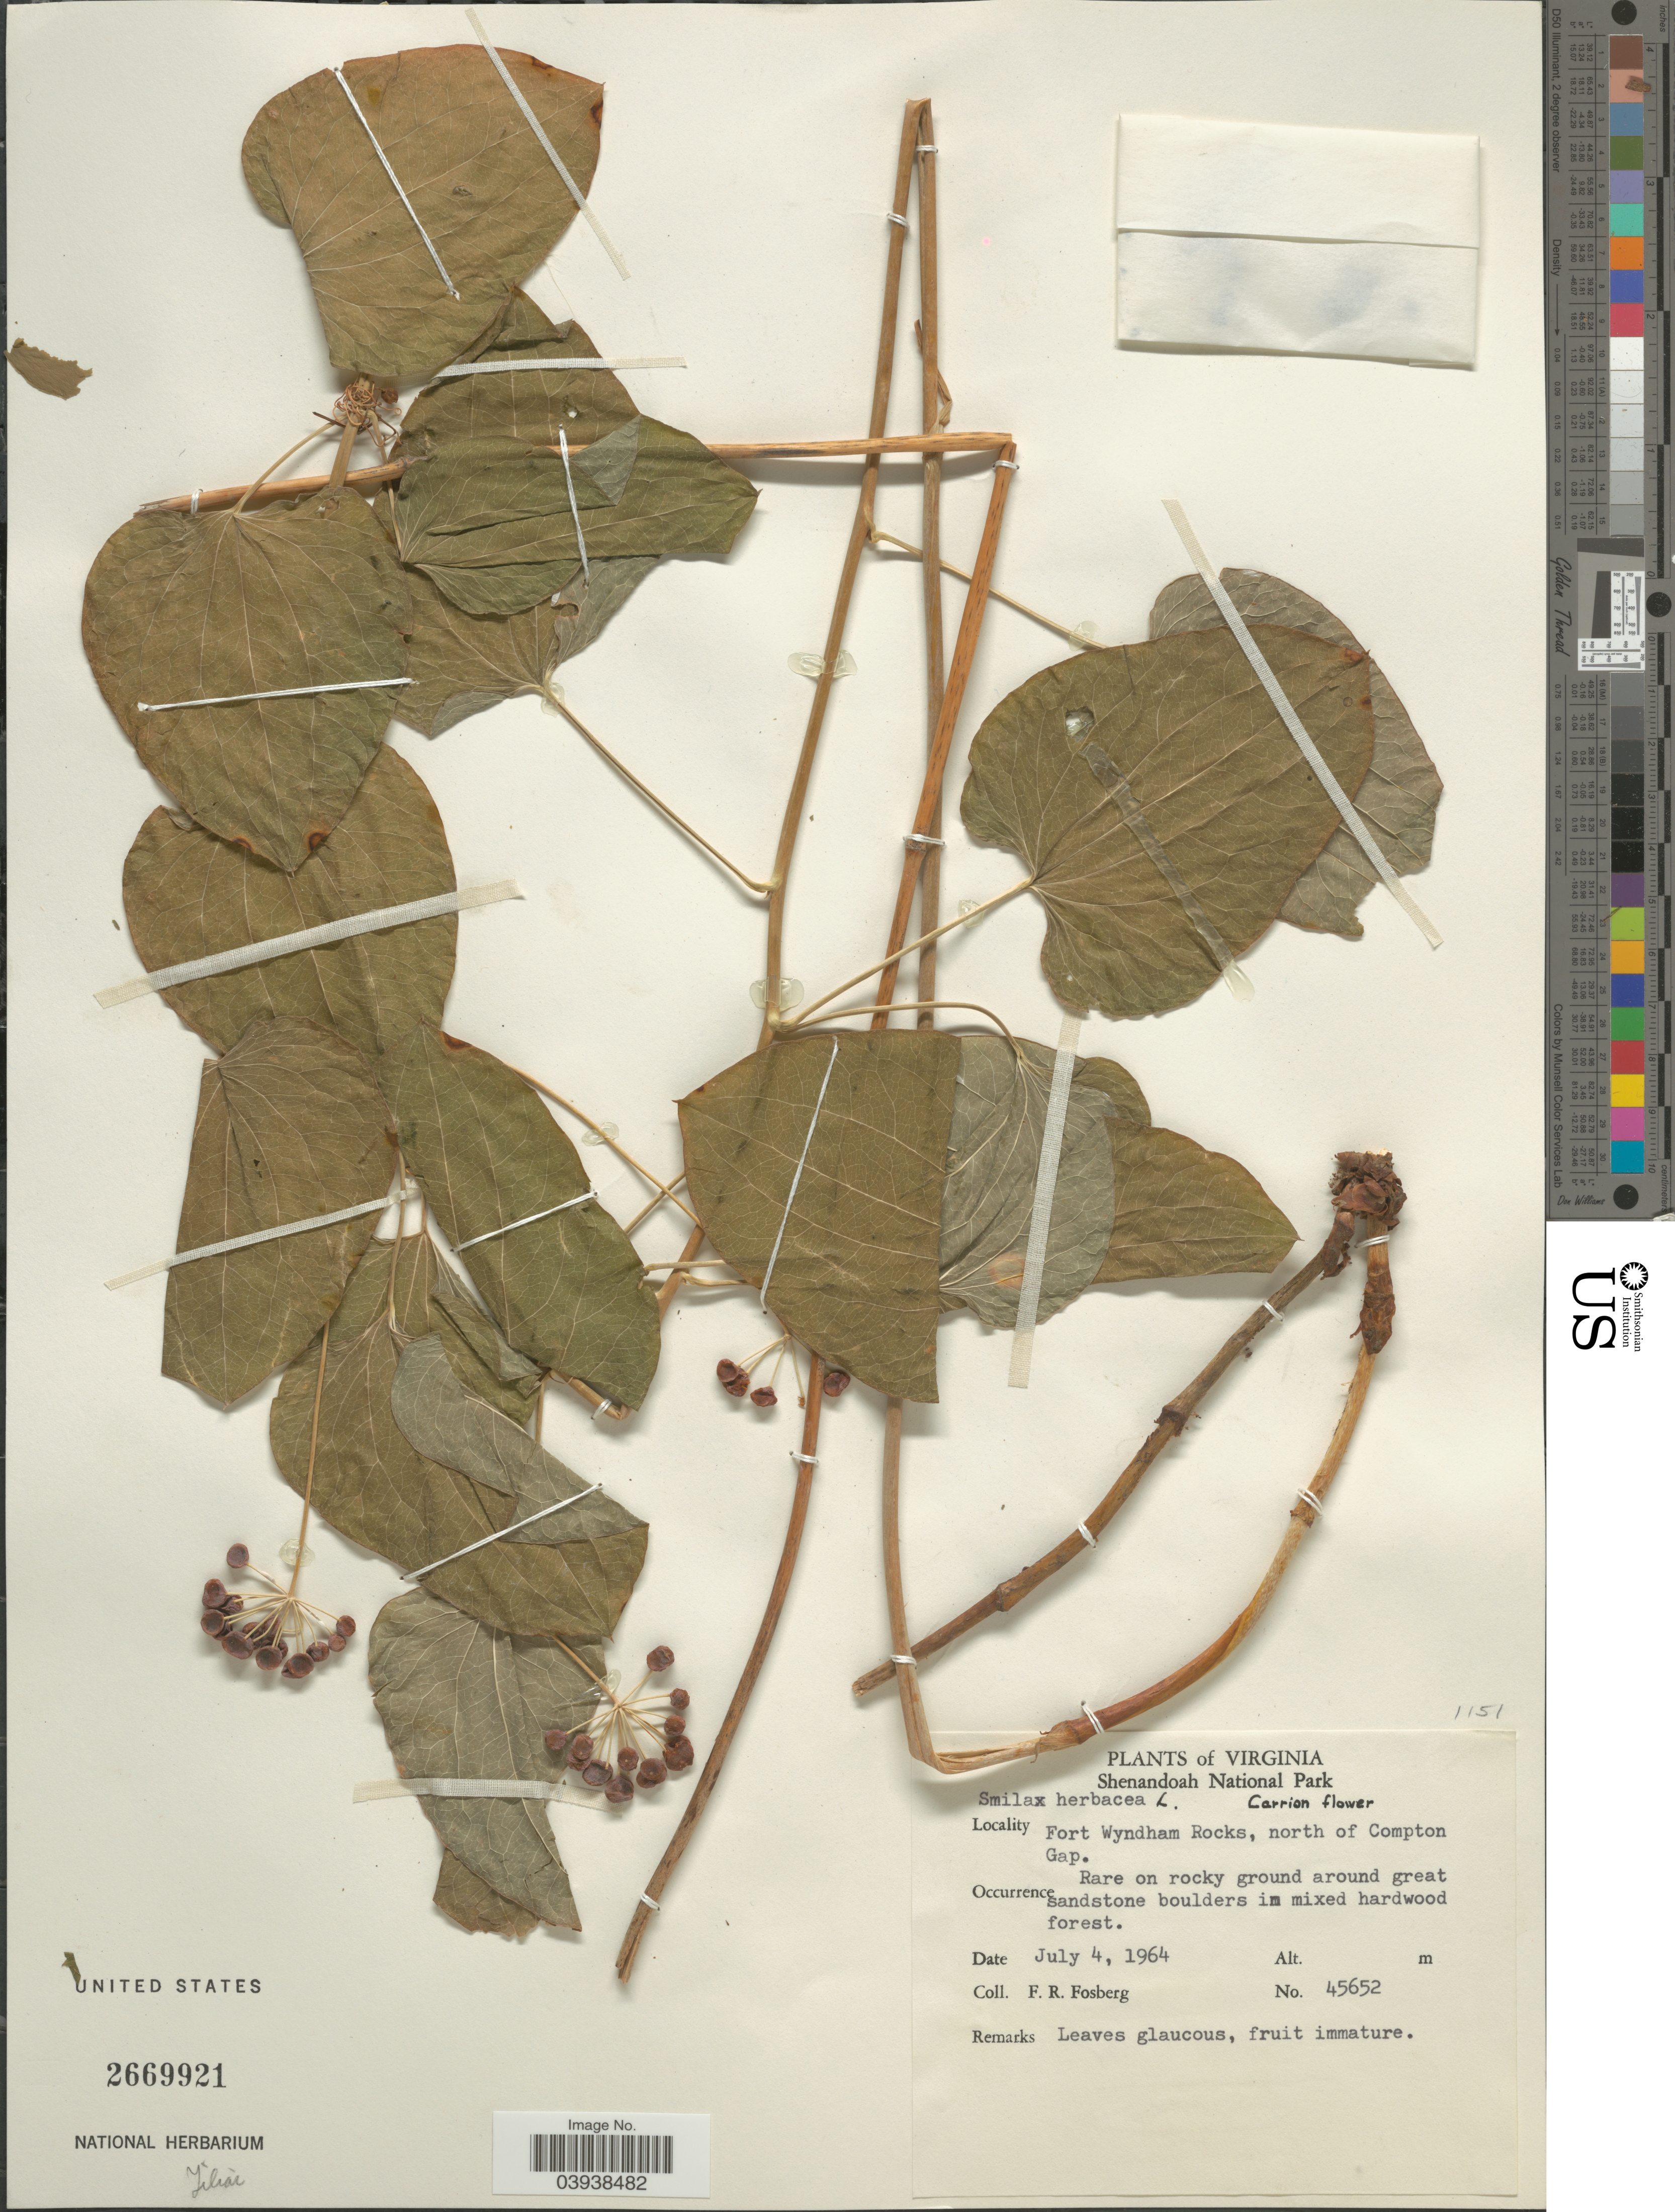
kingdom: Plantae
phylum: Tracheophyta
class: Liliopsida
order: Liliales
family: Smilacaceae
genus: Smilax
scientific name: Smilax herbacea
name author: L.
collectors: F. R. Fosberg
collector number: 45652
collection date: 1964-07-04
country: United States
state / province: Virginia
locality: Shenandoah National Park. Fort Wyndham Rocks, north of Compton Gap.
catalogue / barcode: US 2669921